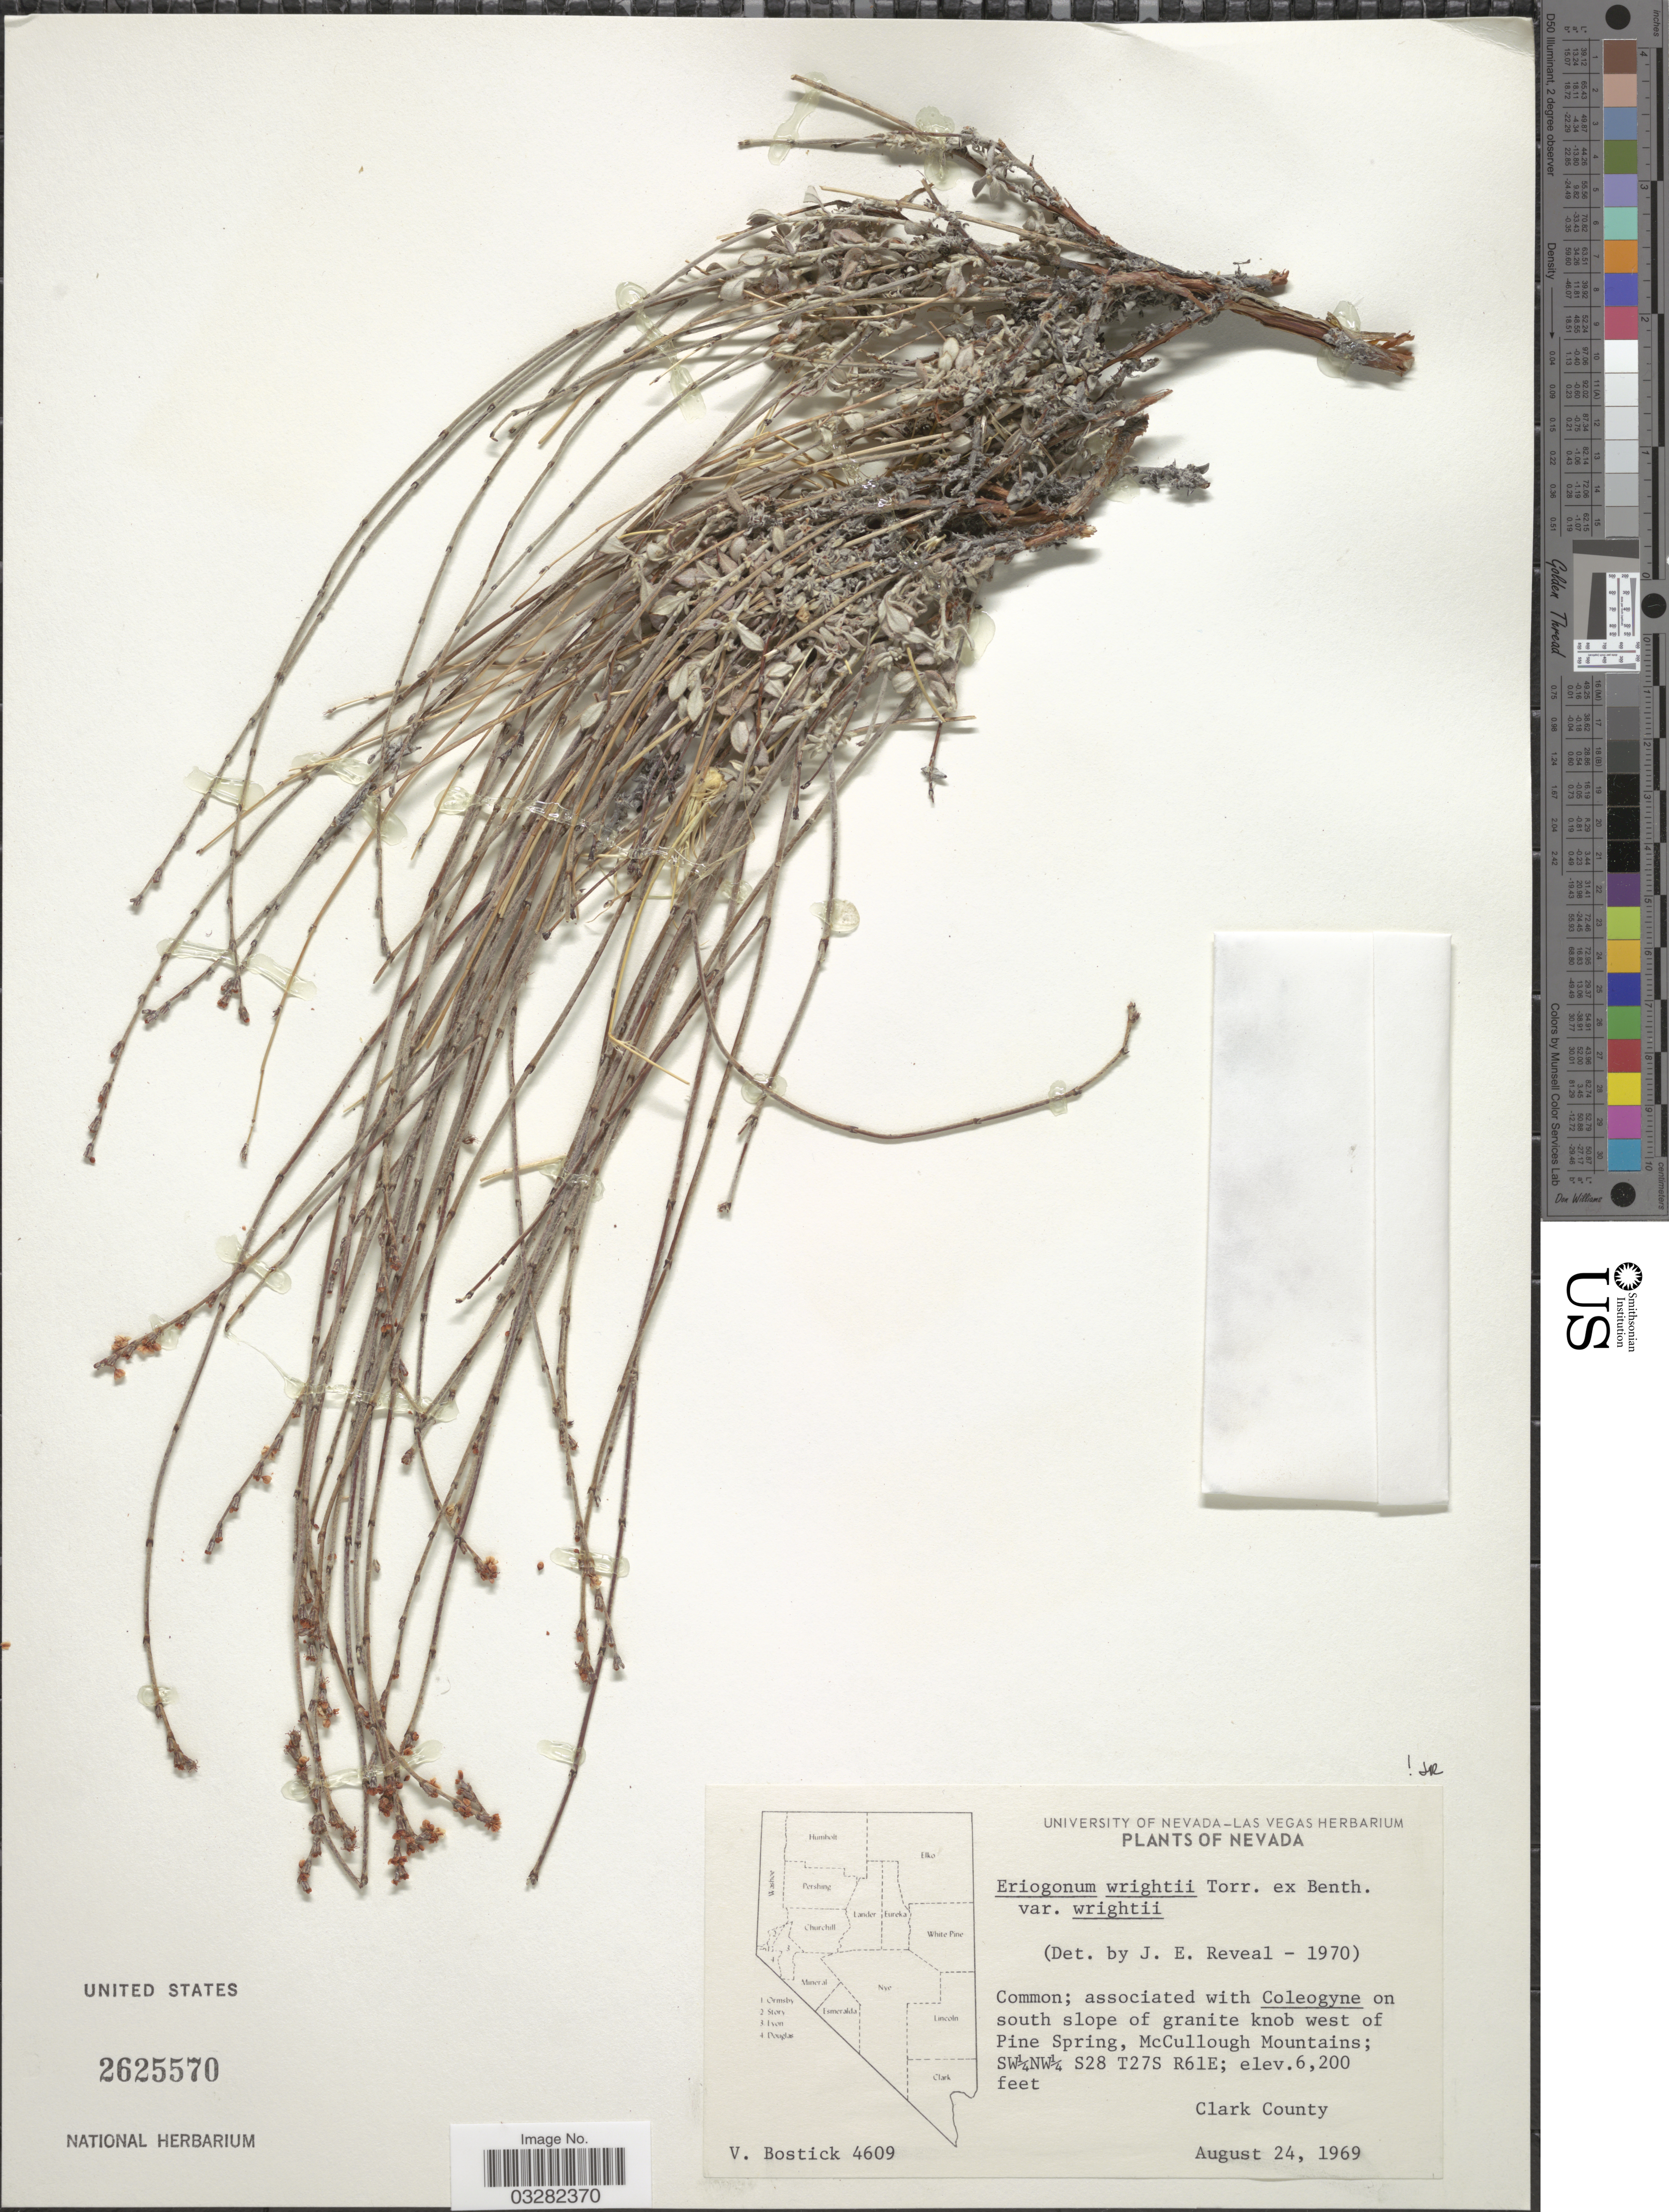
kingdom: Plantae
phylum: Tracheophyta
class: Magnoliopsida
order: Caryophyllales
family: Polygonaceae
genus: Eriogonum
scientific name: Eriogonum wrightii var. wrightii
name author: Torr. ex Benth.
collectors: V. Bostick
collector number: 4609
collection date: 1969-08-24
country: United States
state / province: Nevada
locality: South slope of granite knob west of Pine Spring, McCullough Mountains; SW¼NW¼ S28 T27S R61E. Clark County.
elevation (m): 1890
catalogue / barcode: US 2625570